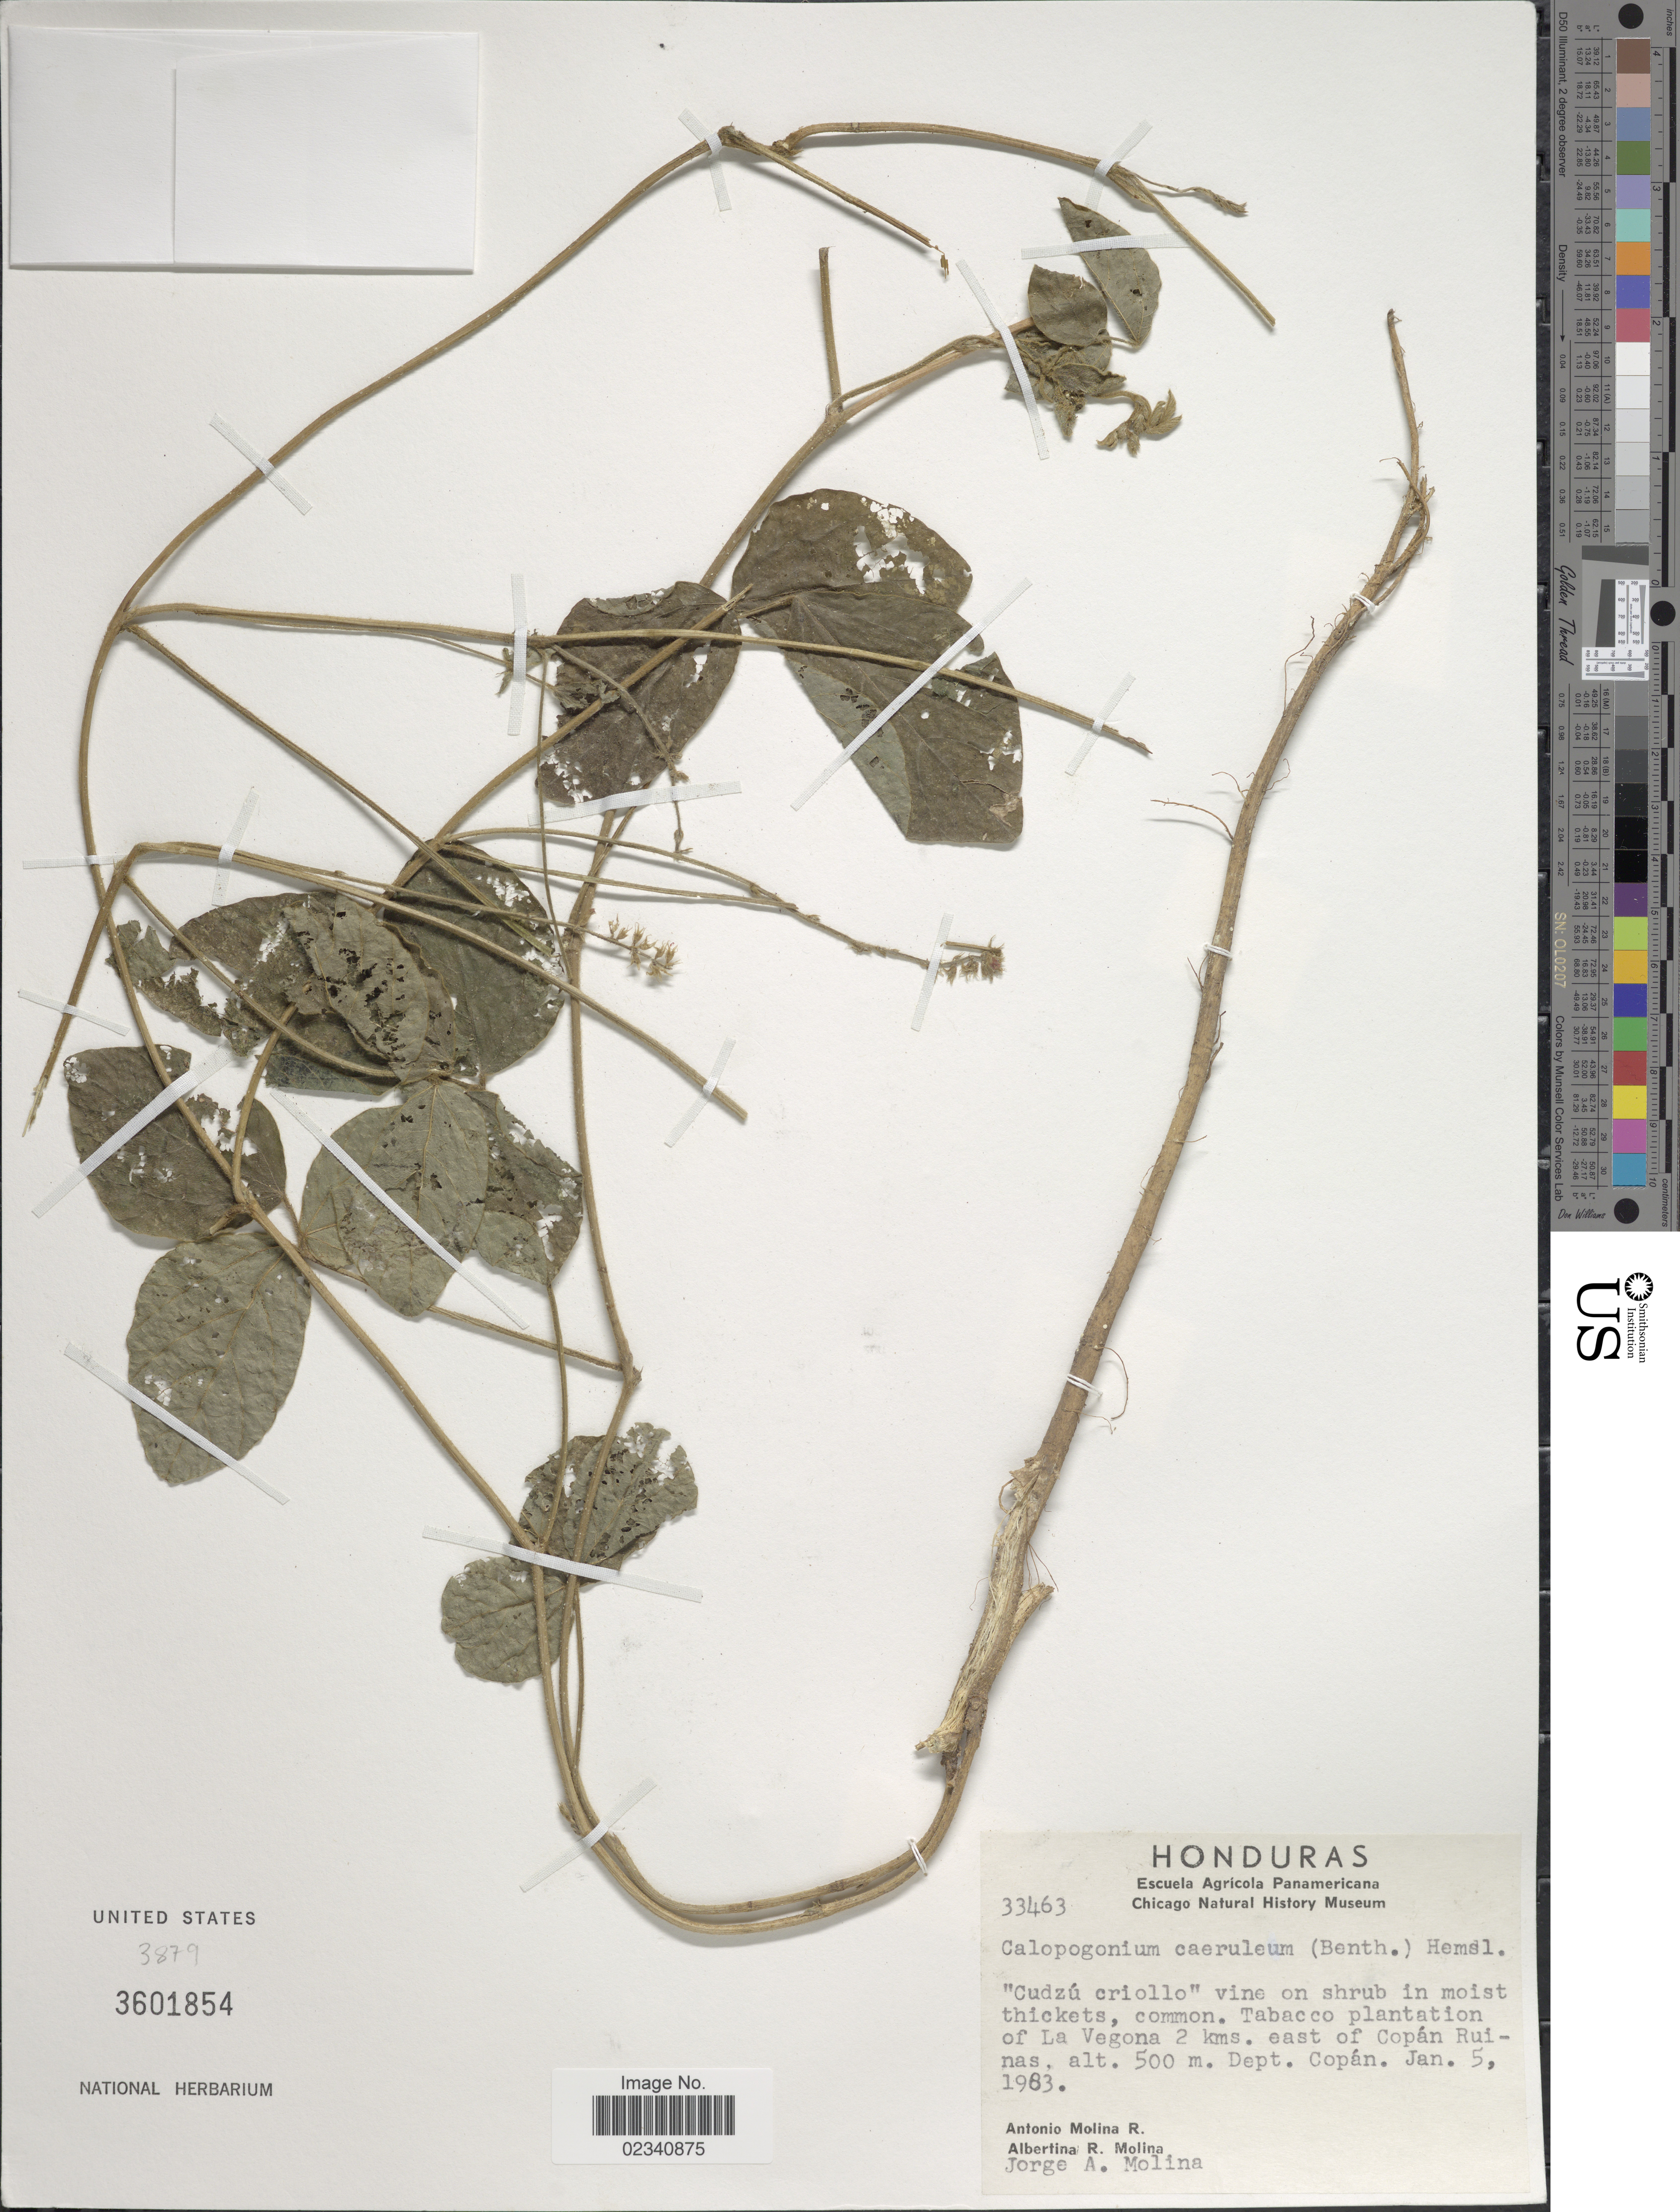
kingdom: Plantae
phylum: Tracheophyta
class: Magnoliopsida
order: Fabales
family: Fabaceae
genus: Calopogonium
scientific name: Calopogonium caeruleum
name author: (Benth.) C. Wright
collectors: A. Molina R., A. R. Molina & J. A. Molina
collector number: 33463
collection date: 1983-01-05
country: Honduras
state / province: Copán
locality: Tabacco plantation of La Vegona 2 kms. east of Copan Ruinas.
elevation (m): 500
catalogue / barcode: US 3601854